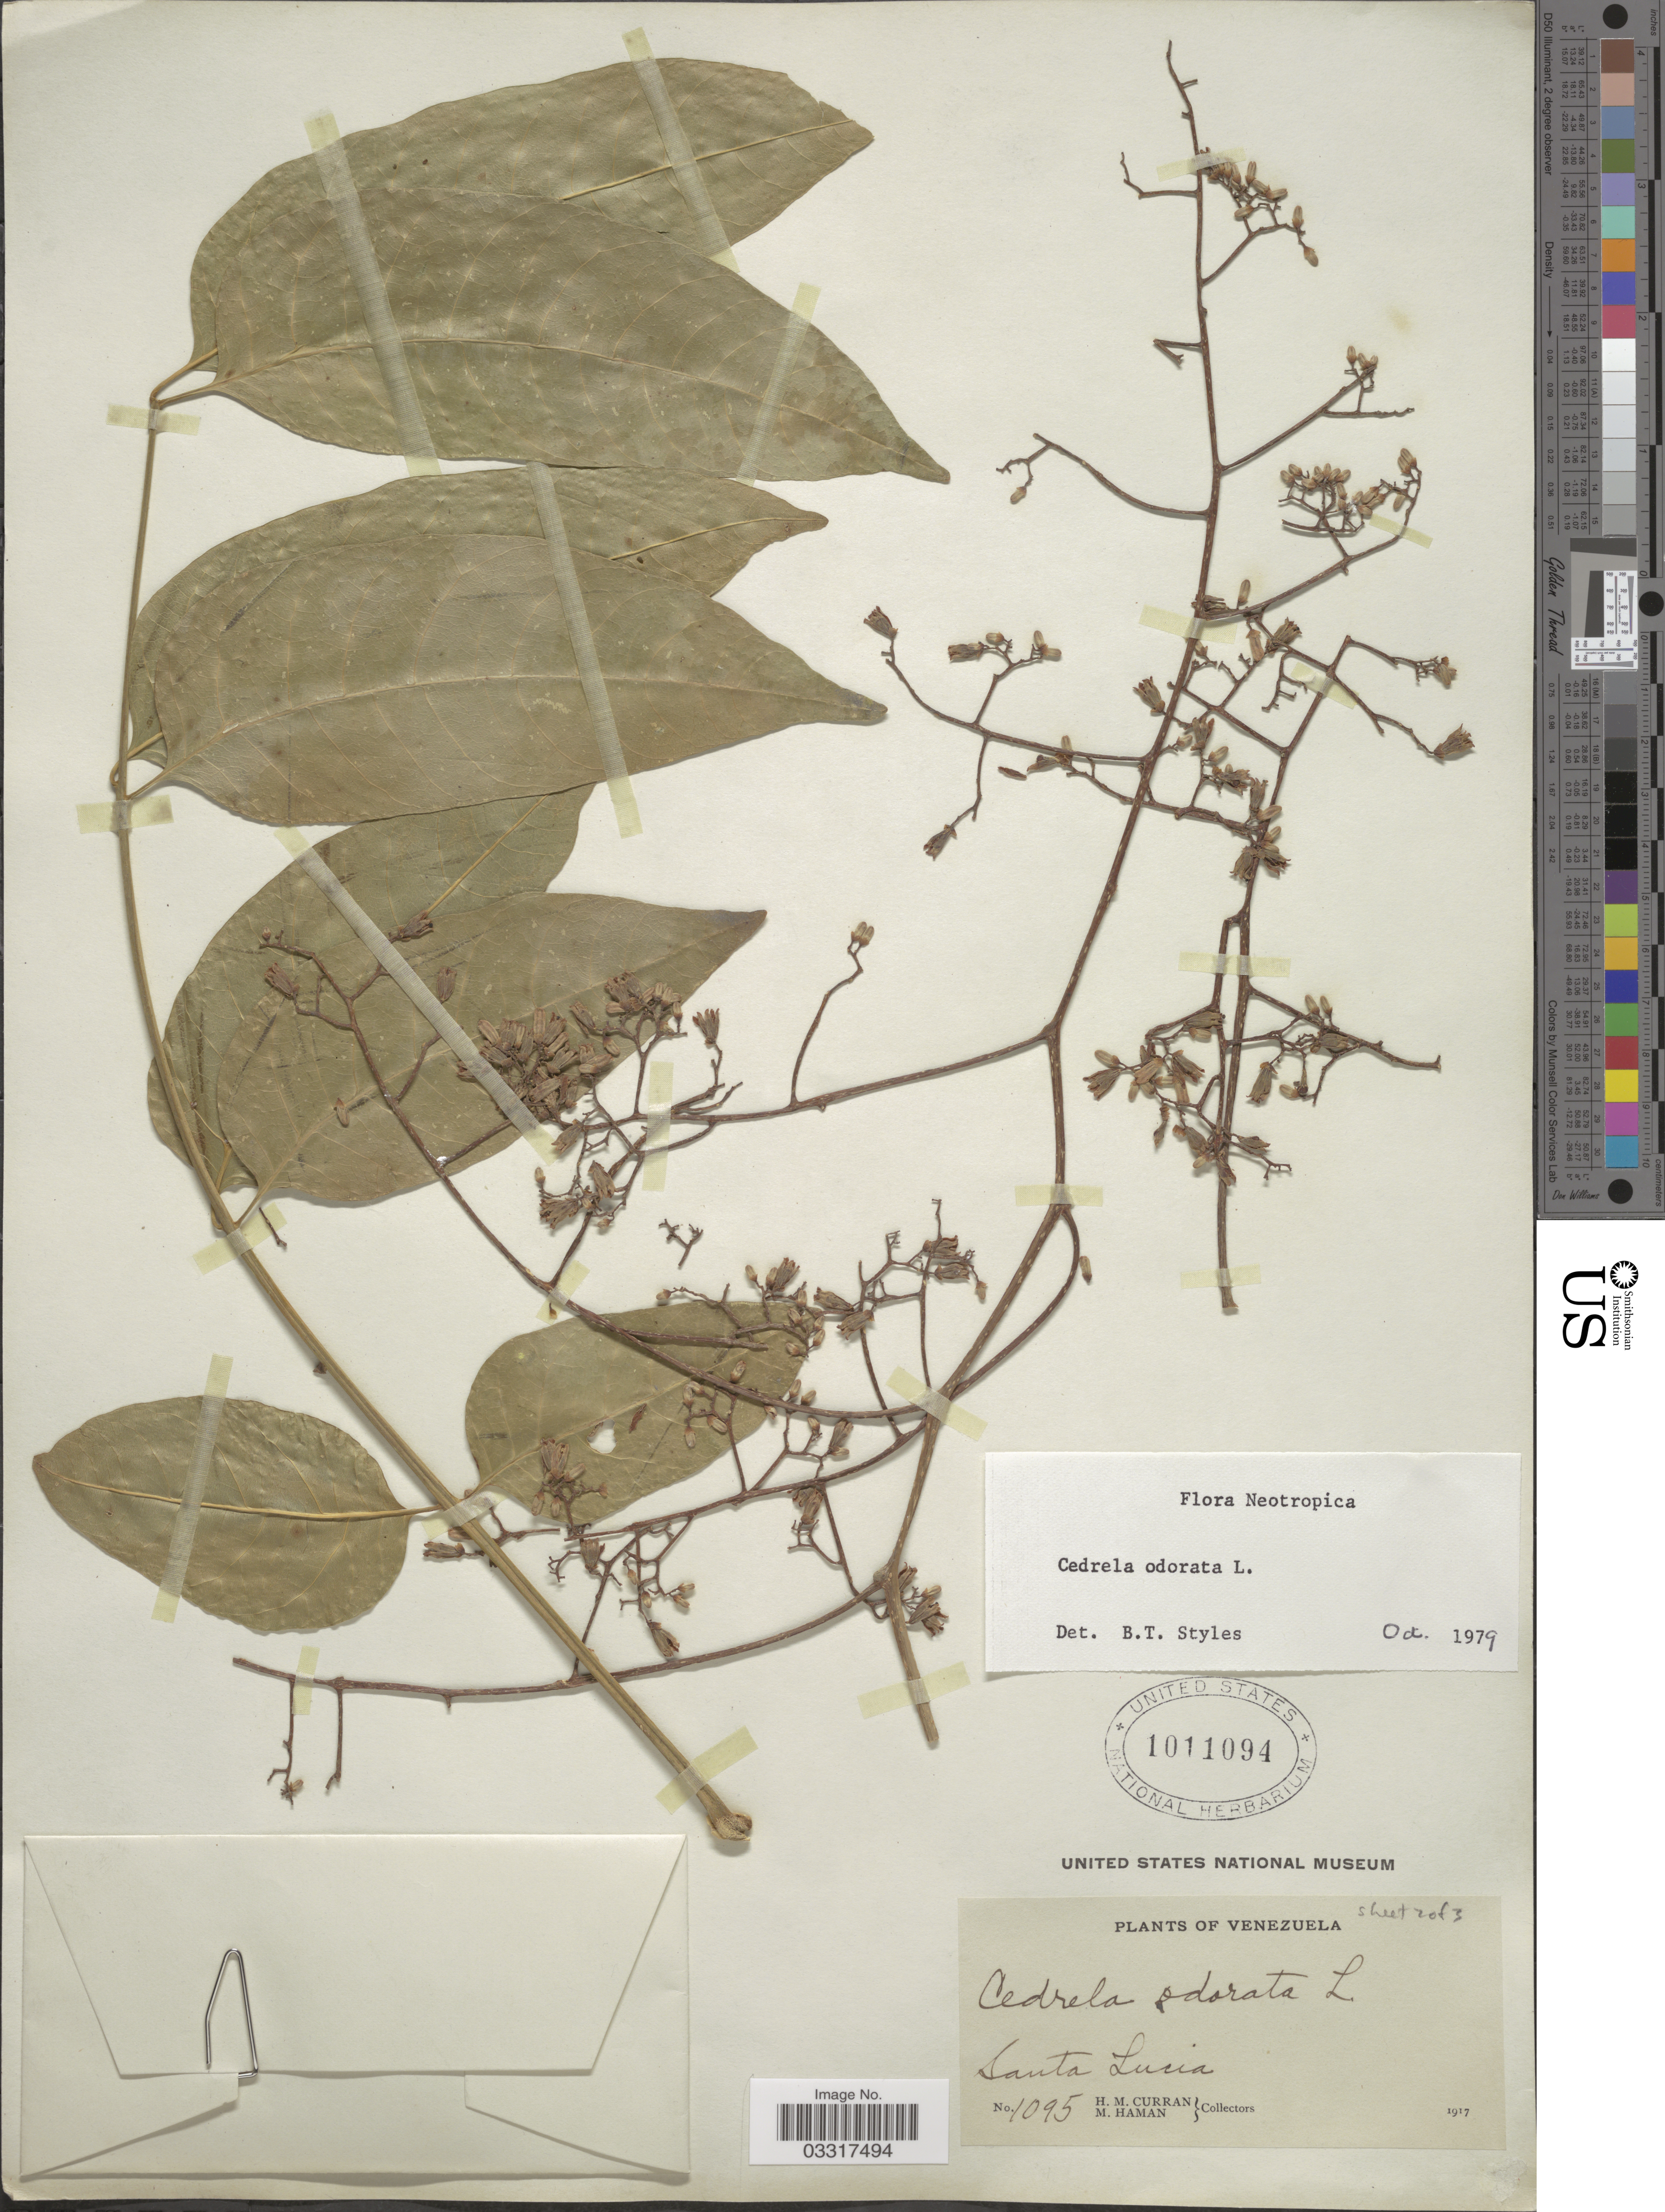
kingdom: Plantae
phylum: Tracheophyta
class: Magnoliopsida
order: Sapindales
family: Meliaceae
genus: Cedrela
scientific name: Cedrela odorata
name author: L.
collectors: H. M. Curran & M. Haman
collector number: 1095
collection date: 1917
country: Venezuela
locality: Santa Lucia.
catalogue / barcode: US 1011094